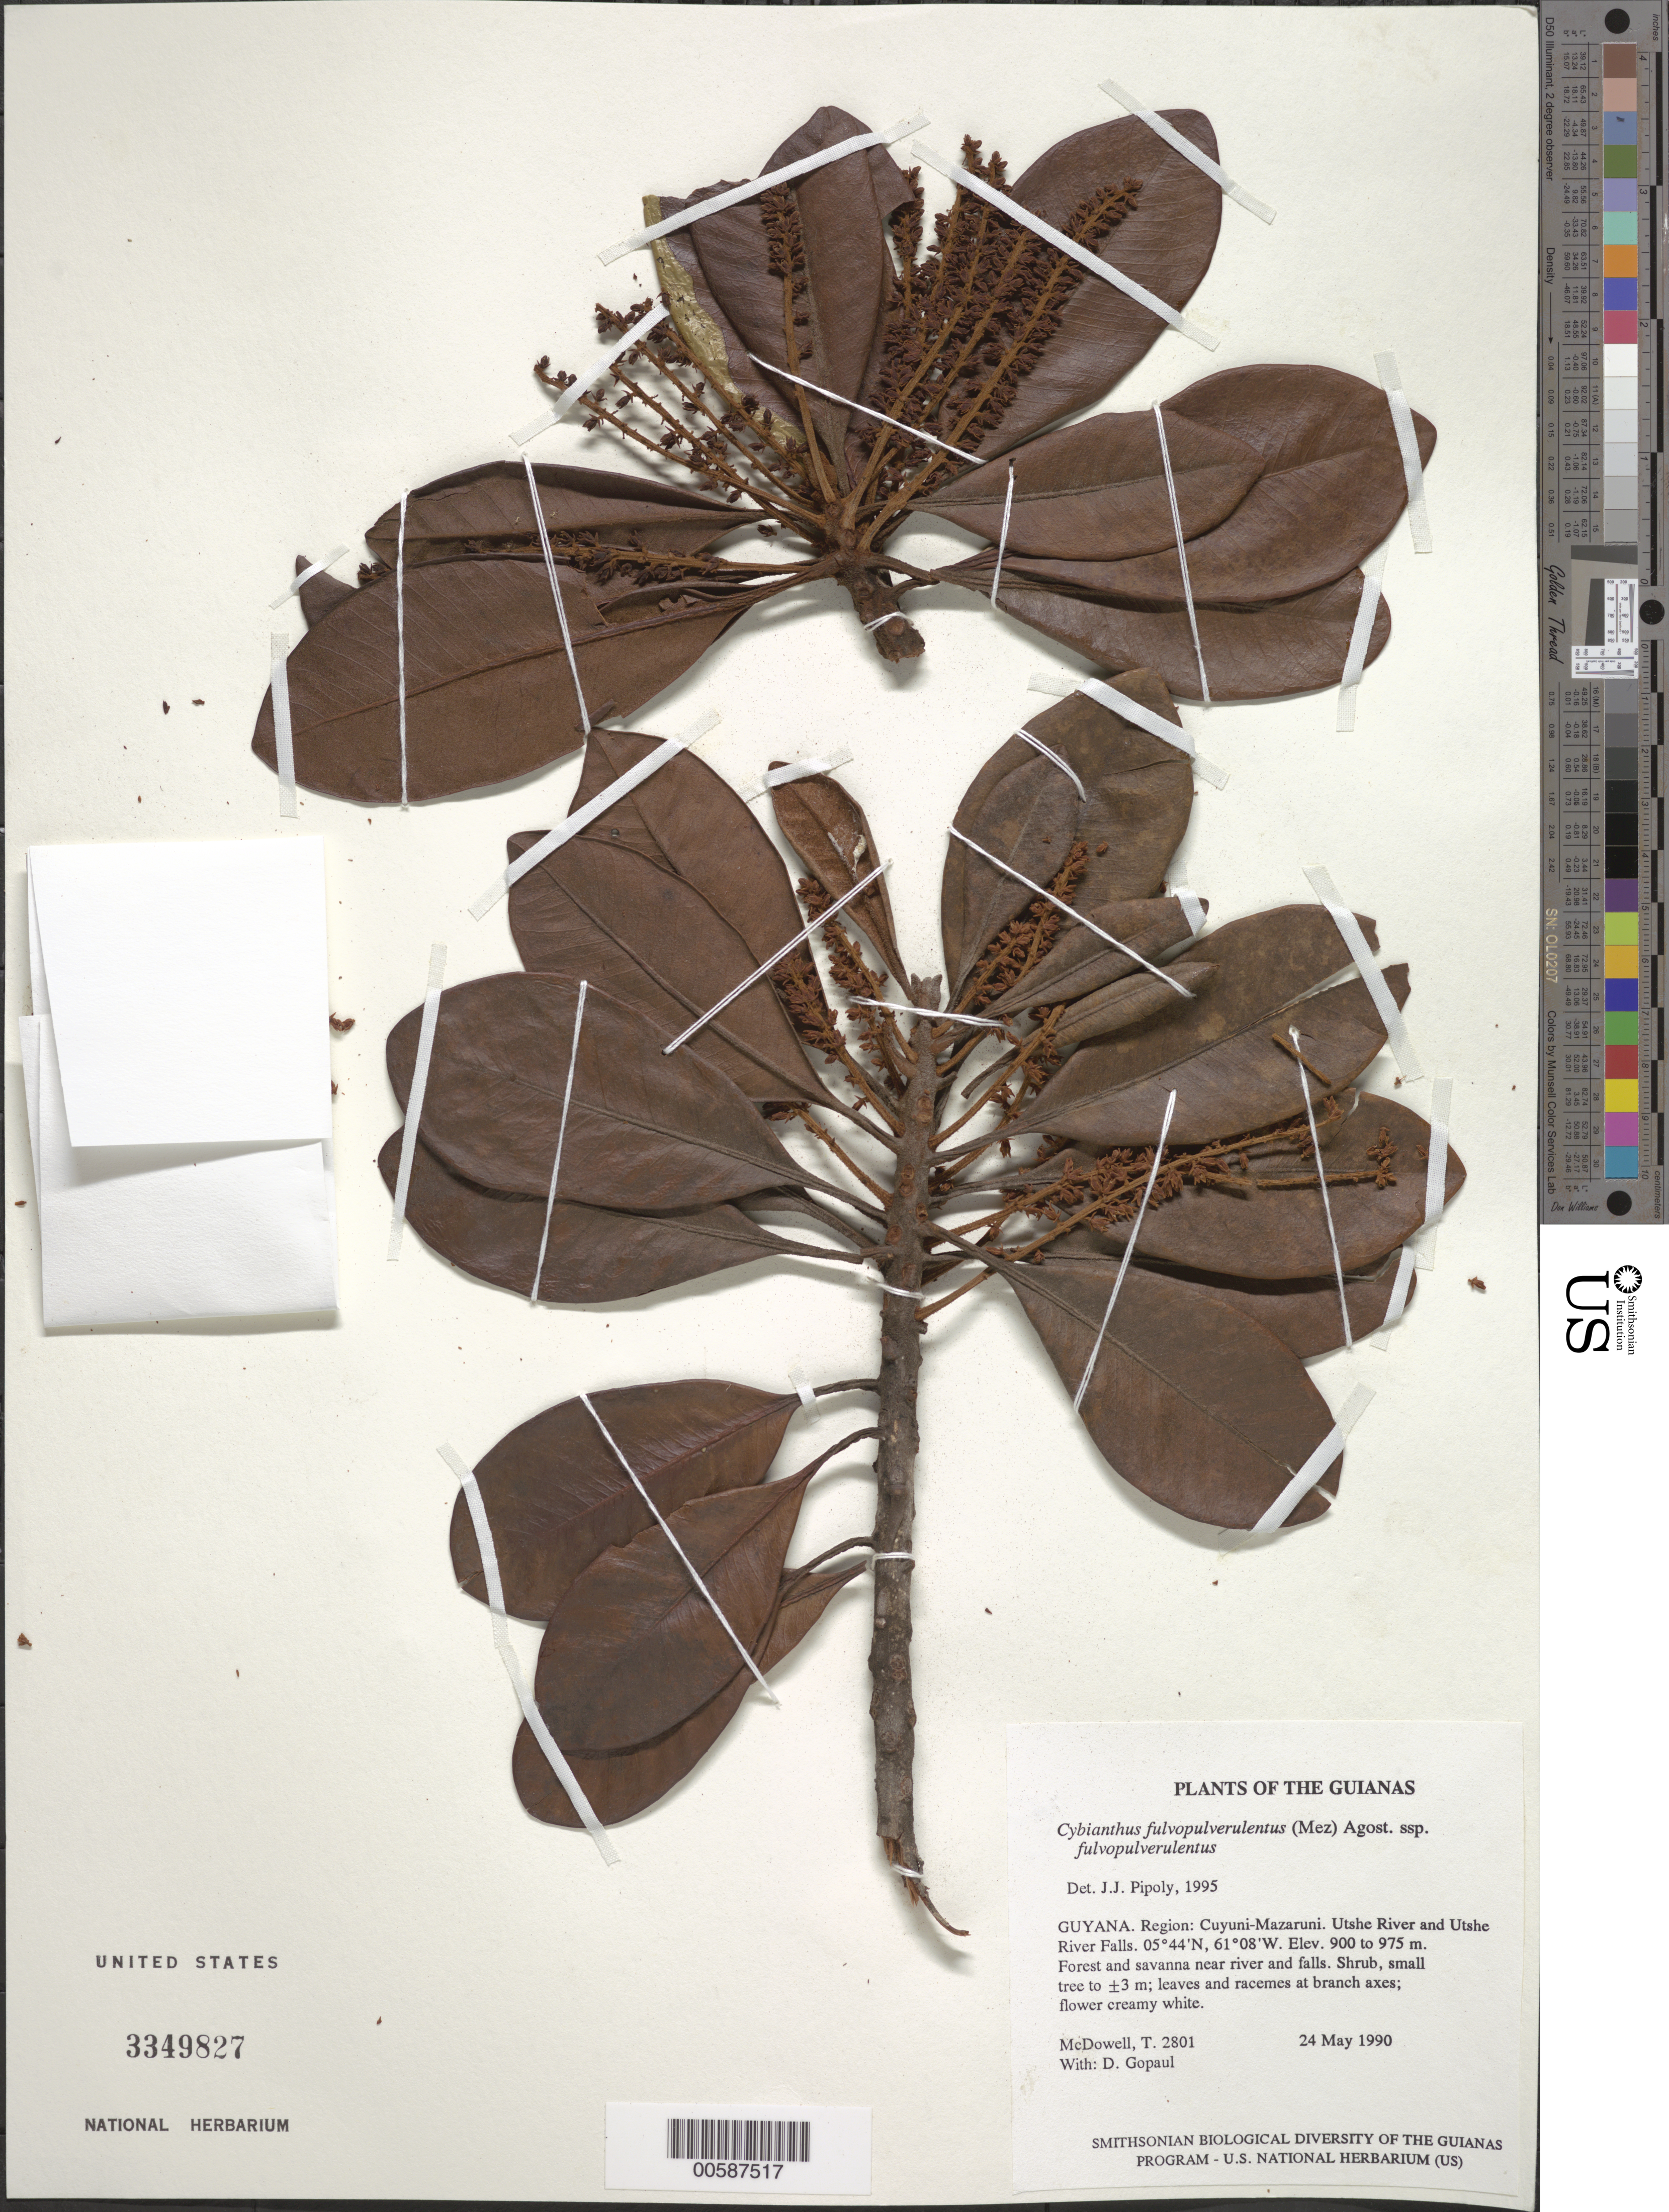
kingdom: Plantae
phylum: Tracheophyta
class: Magnoliopsida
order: Ericales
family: Primulaceae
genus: Cybianthus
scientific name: Cybianthus fulvopulverulentus subsp. fulvopulverulentus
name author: (Mez) G. Agostini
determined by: Pipoly, J. J., III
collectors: T. McDowell & D. Gopaul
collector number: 2801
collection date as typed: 24 May 1990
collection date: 1990-05-24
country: Guyana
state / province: Cuyuni-Mazaruni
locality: Utshi Camp to Utshi River Falls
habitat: Forest and savanna near river and falls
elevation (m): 900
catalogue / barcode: US 3349827